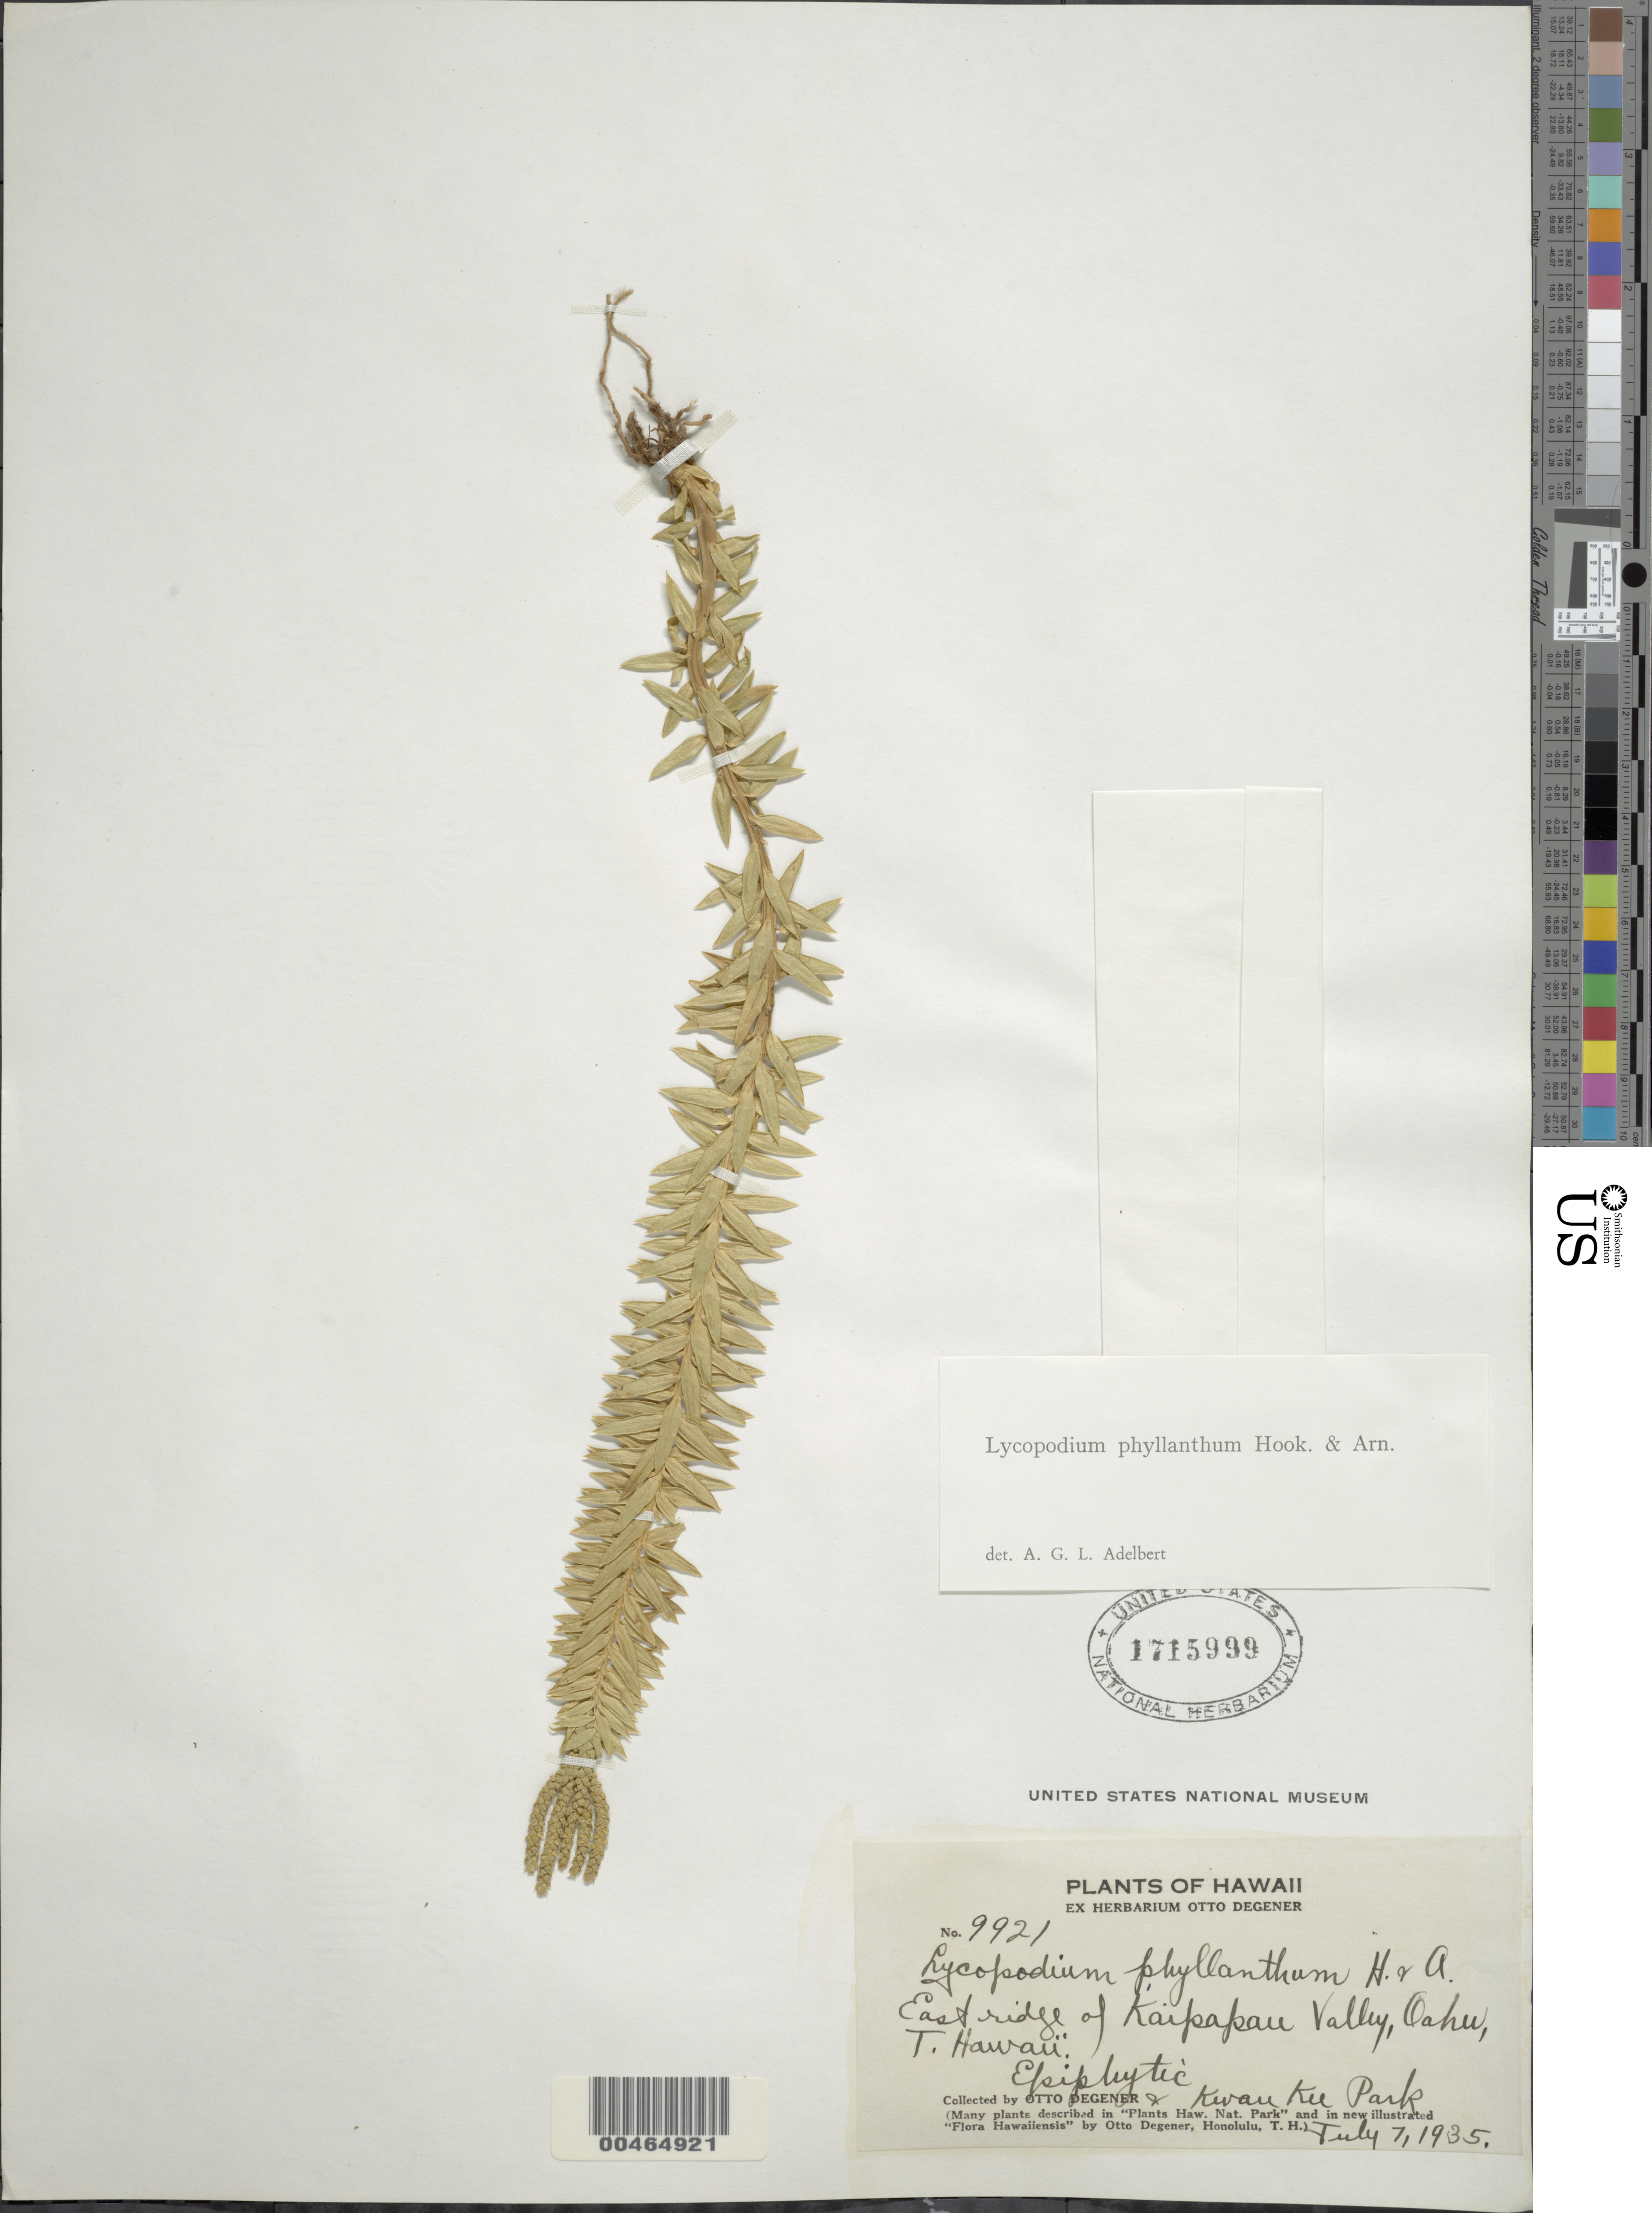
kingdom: Plantae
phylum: Tracheophyta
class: Lycopodiopsida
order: Lycopodiales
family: Lycopodiaceae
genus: Phlegmariurus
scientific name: Phlegmariurus phyllanthus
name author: (Hook. & Arn.) R.D. Dixit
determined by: Field, A. R.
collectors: O. Degener & K. Park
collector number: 9921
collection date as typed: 7 Jul 1935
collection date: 1935-07-07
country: United States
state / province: Hawaii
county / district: Honolulu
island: Oahu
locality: E ridge of Kaipapau Valley, Oahu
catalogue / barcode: US 1715999